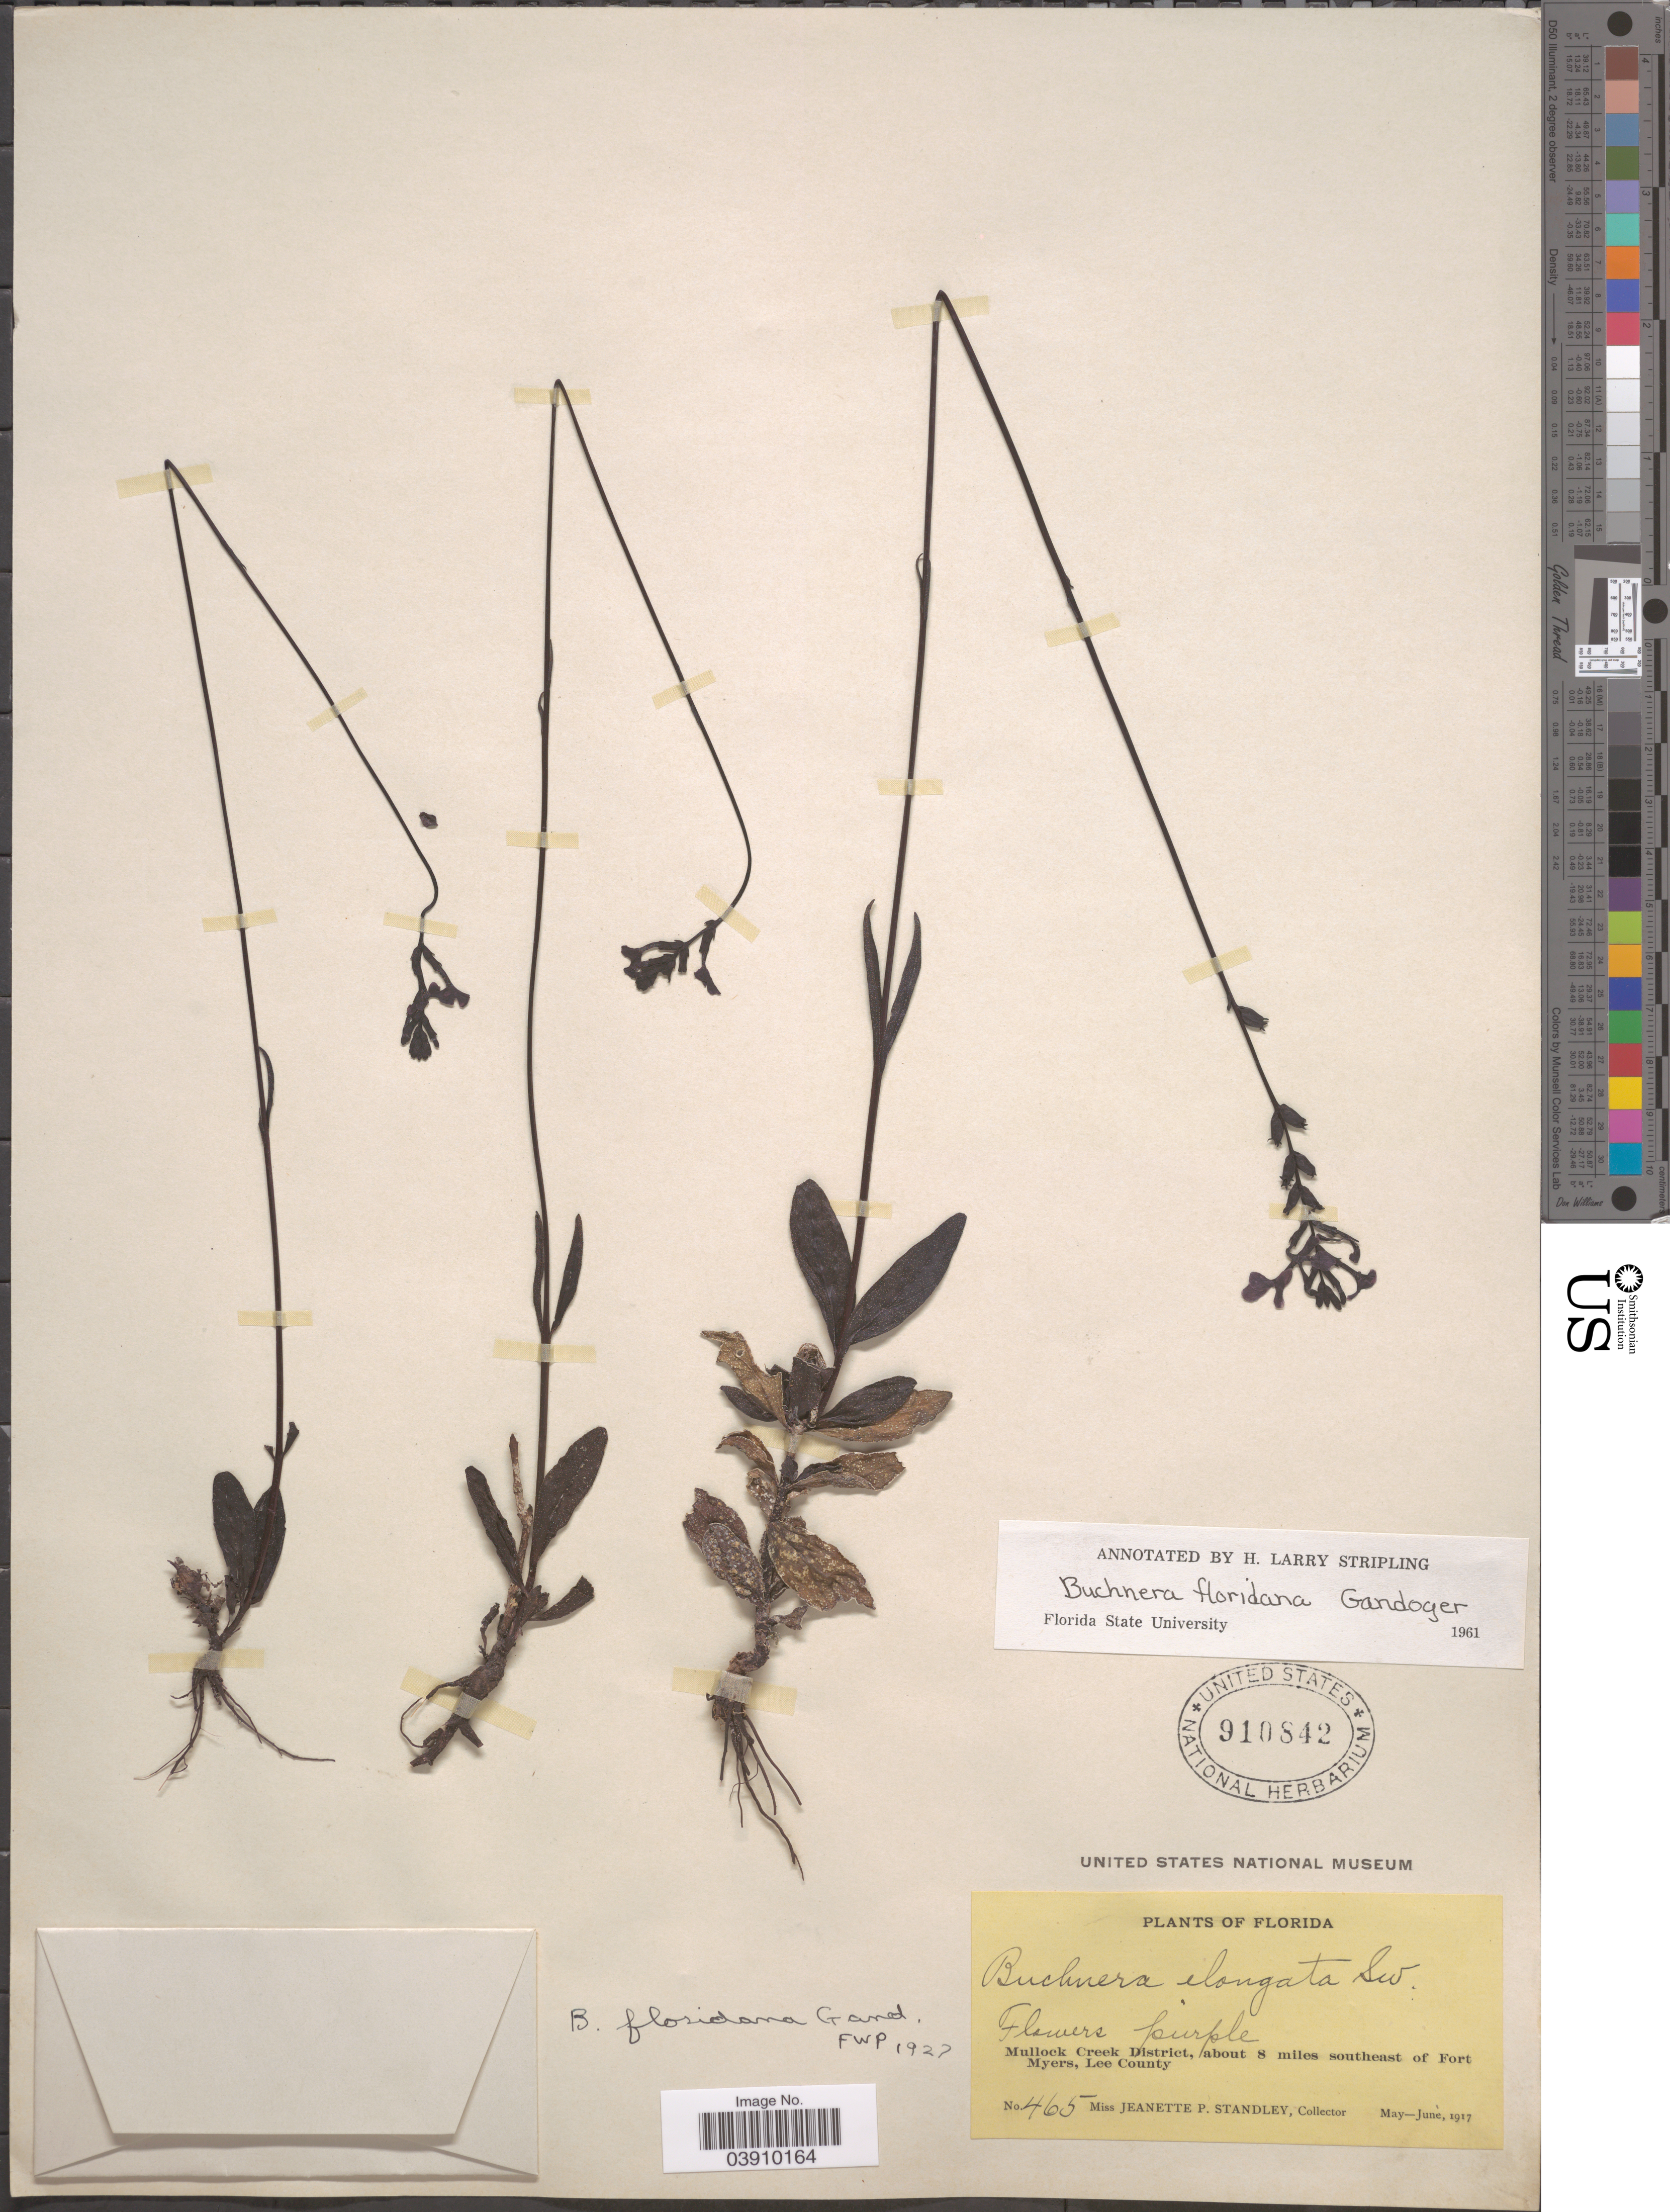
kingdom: Plantae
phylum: Tracheophyta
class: Magnoliopsida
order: Lamiales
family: Orobanchaceae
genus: Buchnera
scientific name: Buchnera floridana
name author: Gand.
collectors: J. P. Standley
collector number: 465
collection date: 1917-05/1917-06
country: United States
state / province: Florida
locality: Mullock Creek District, about 8 miles southeast of Fort Myers, Lee County.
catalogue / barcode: US 910842